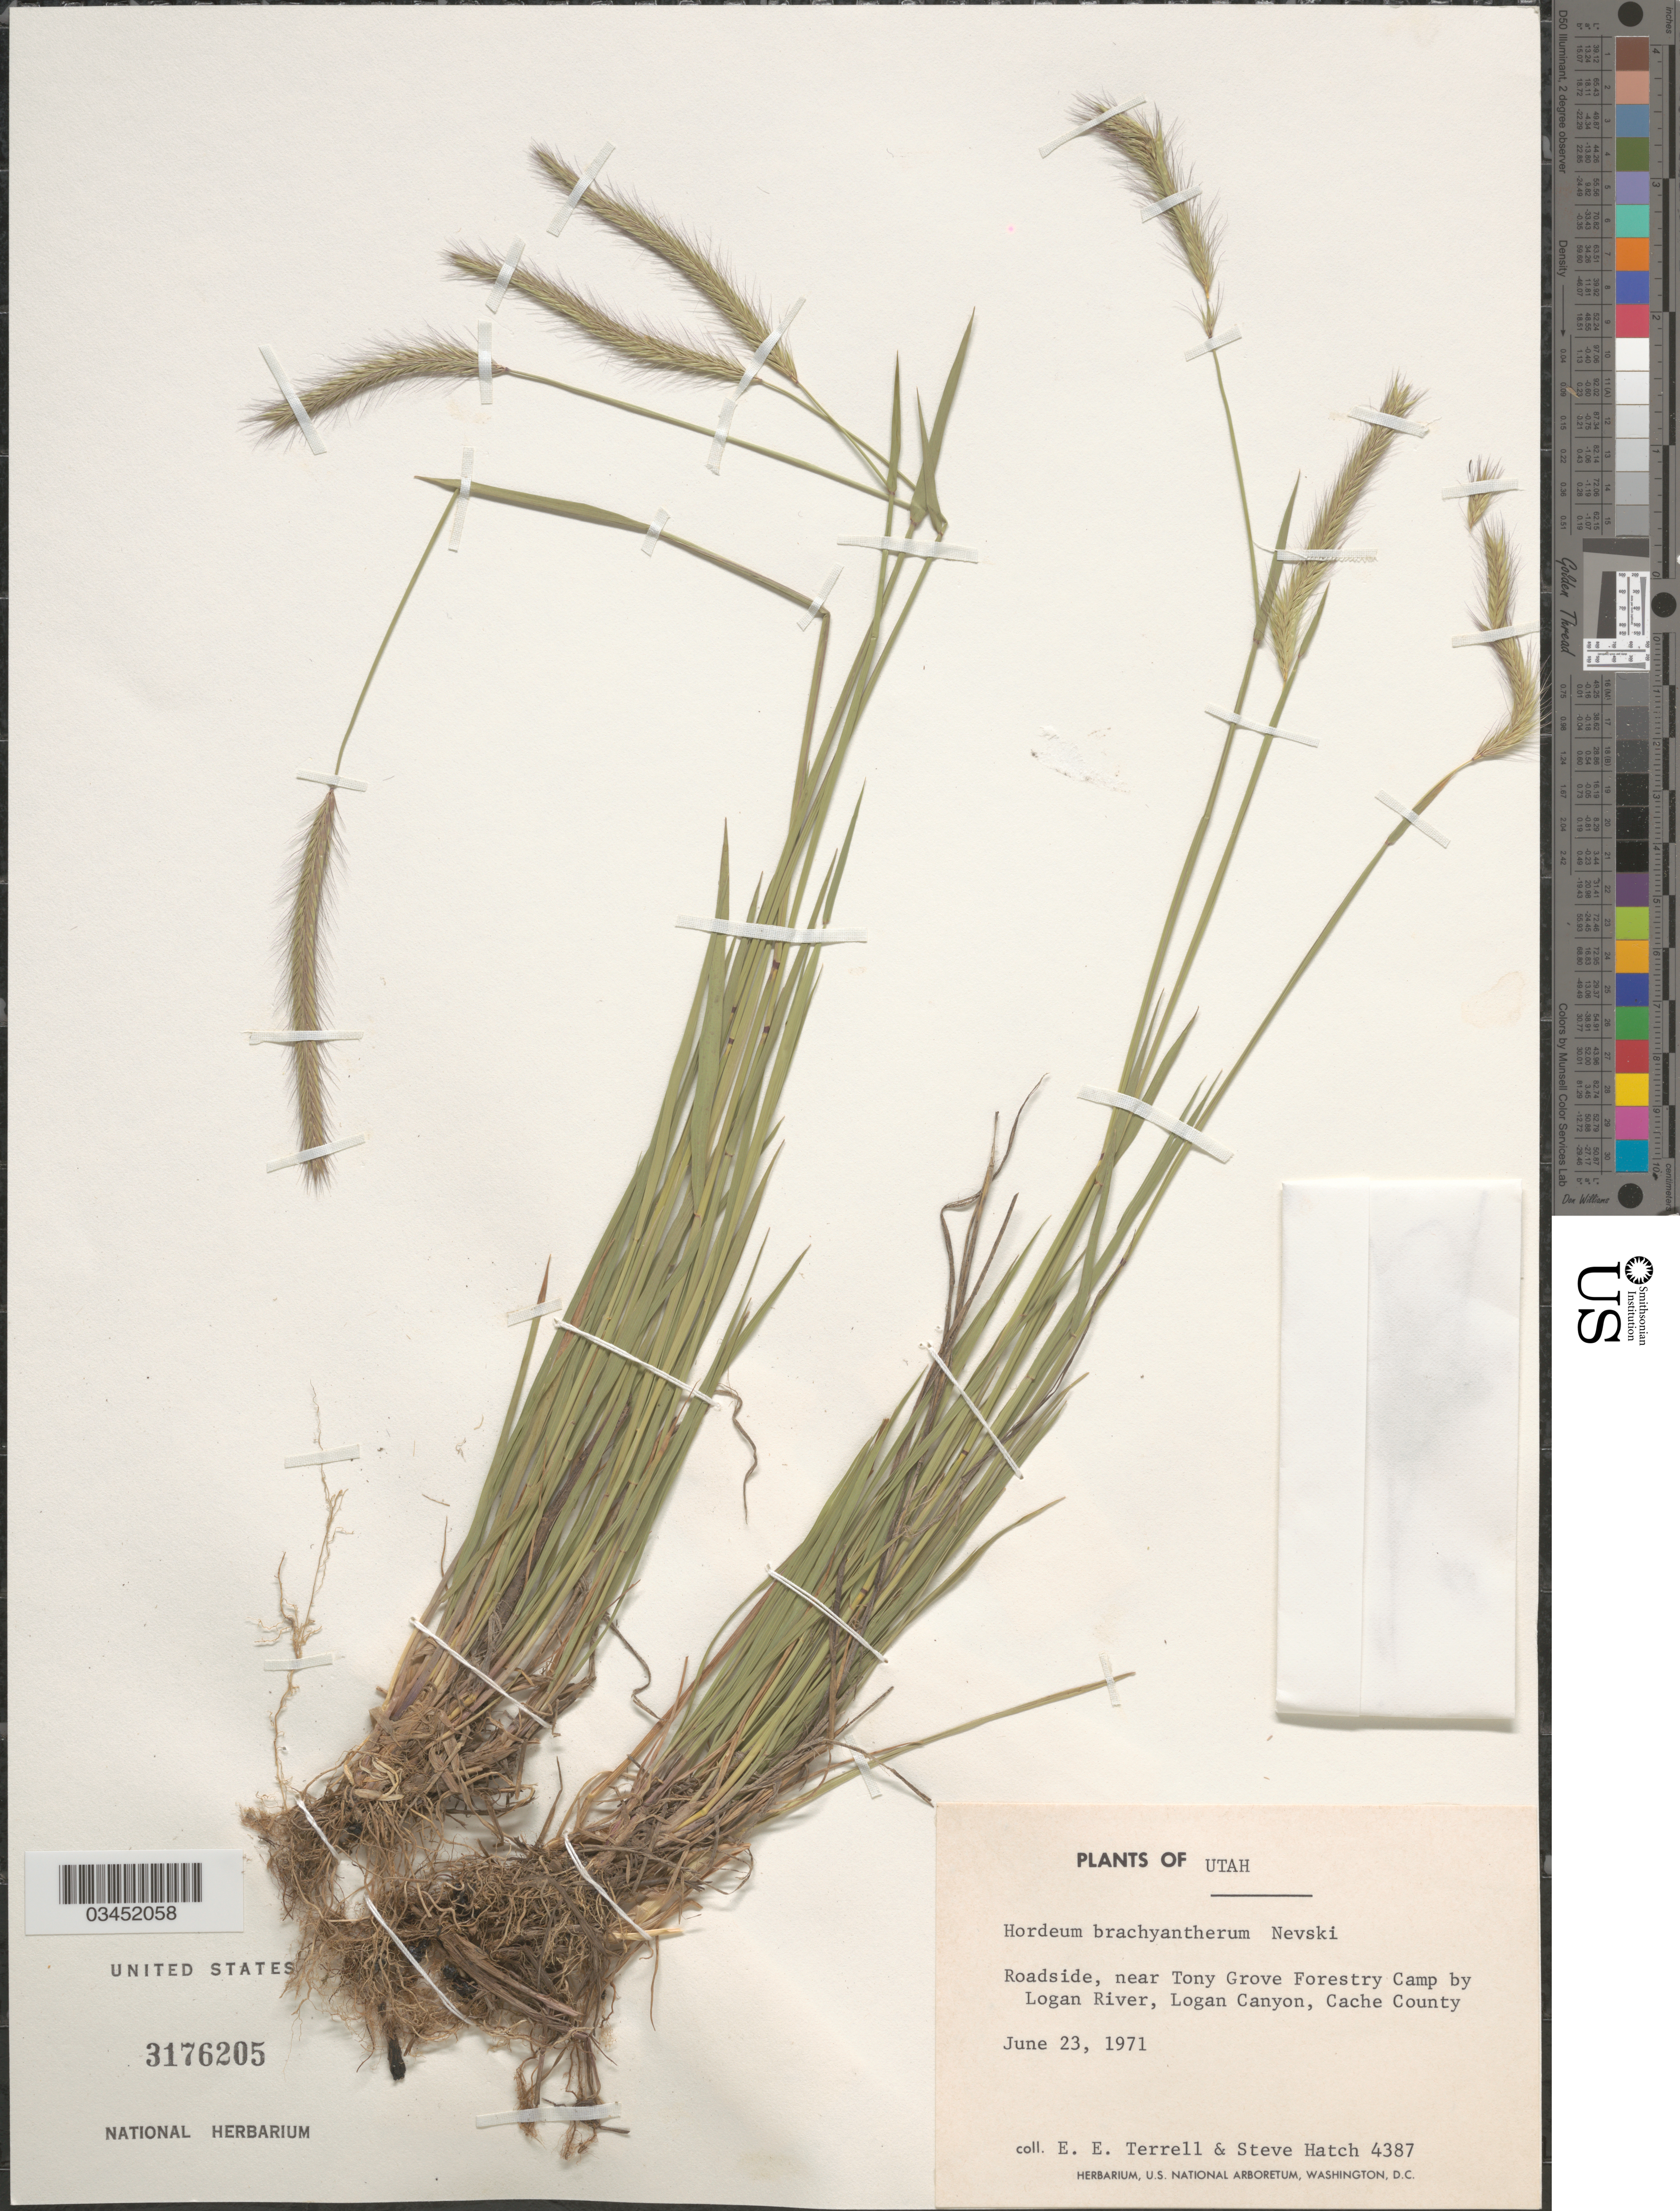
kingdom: Plantae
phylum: Tracheophyta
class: Liliopsida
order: Poales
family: Poaceae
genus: Hordeum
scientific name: Hordeum brachyantherum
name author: Nevski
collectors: E. E. Terrell & S. Hatch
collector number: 4387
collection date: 1971-06-23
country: United States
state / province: Utah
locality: Roadside, near Tony Grove Forestry Camp by Logan River, Logan Canyon, Cache County.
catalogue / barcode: US 3176205